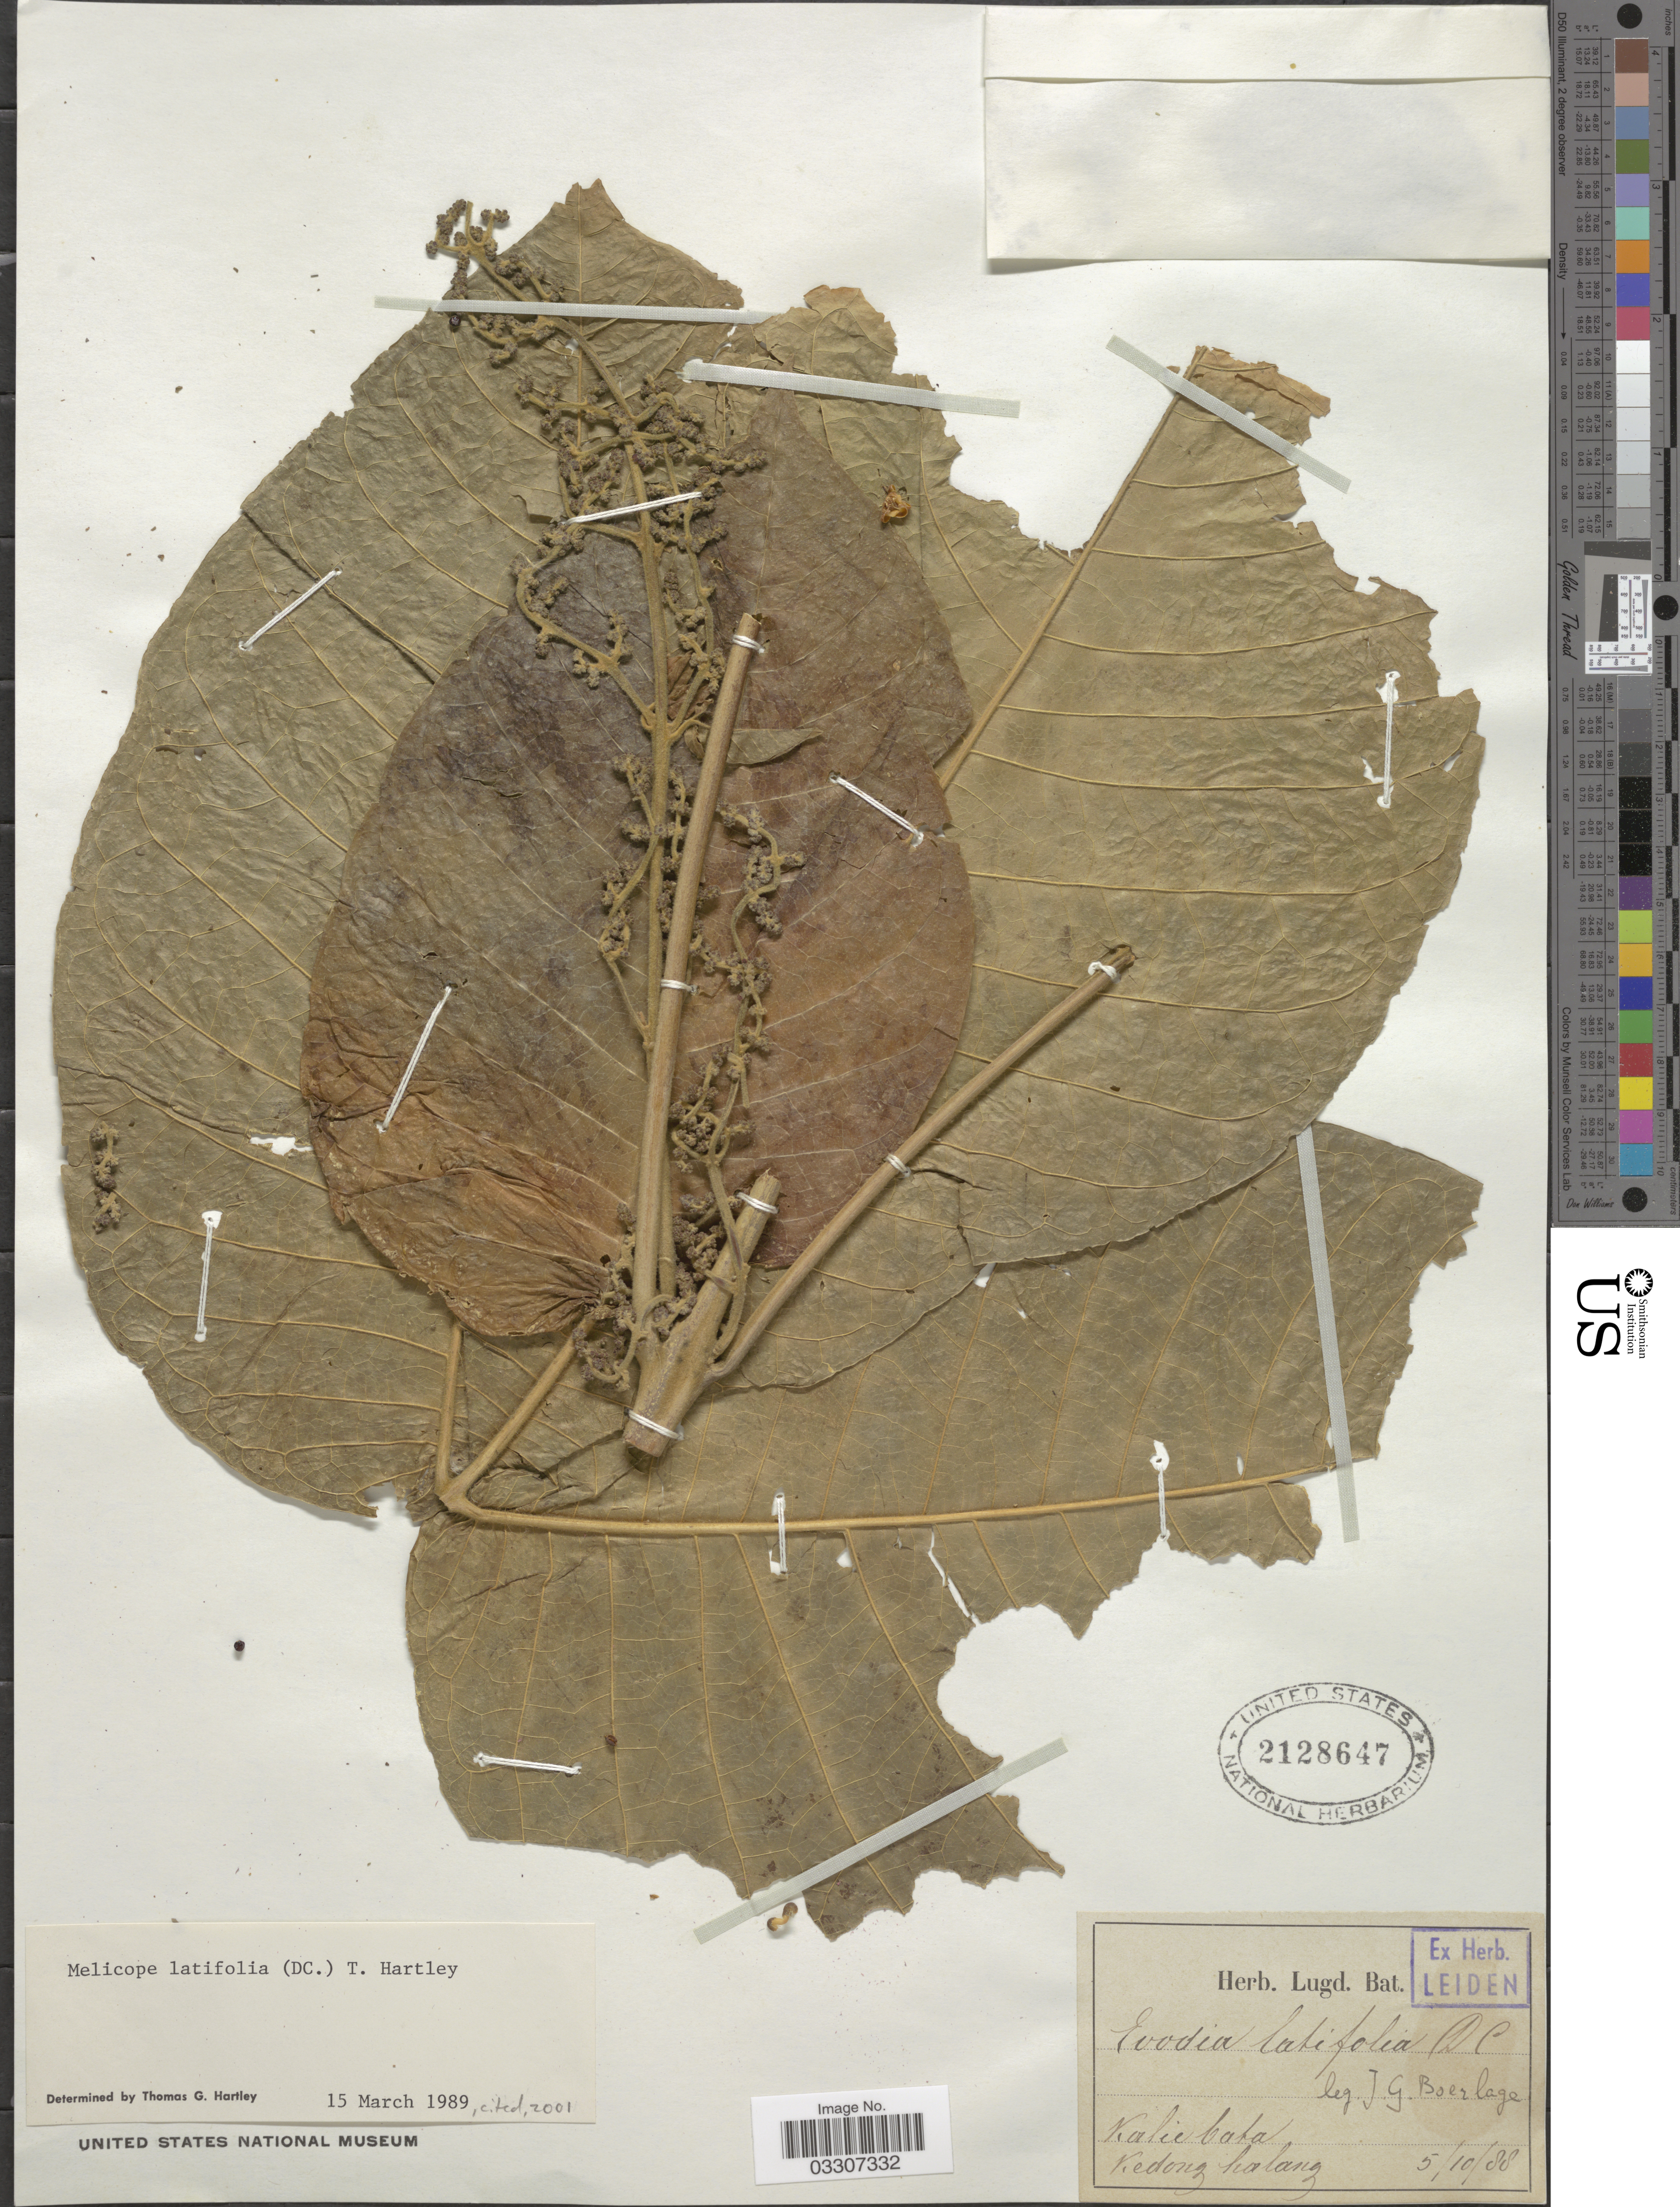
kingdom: Plantae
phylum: Tracheophyta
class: Magnoliopsida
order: Sapindales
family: Rutaceae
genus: Melicope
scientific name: Melicope latifolia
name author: (DC.) T.G. Hartley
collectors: J. G. Boerlage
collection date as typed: Transcribed d/m/y: 5/10/88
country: Indonesia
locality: Kaliebata. Kedonghalang.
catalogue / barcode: US 2128647